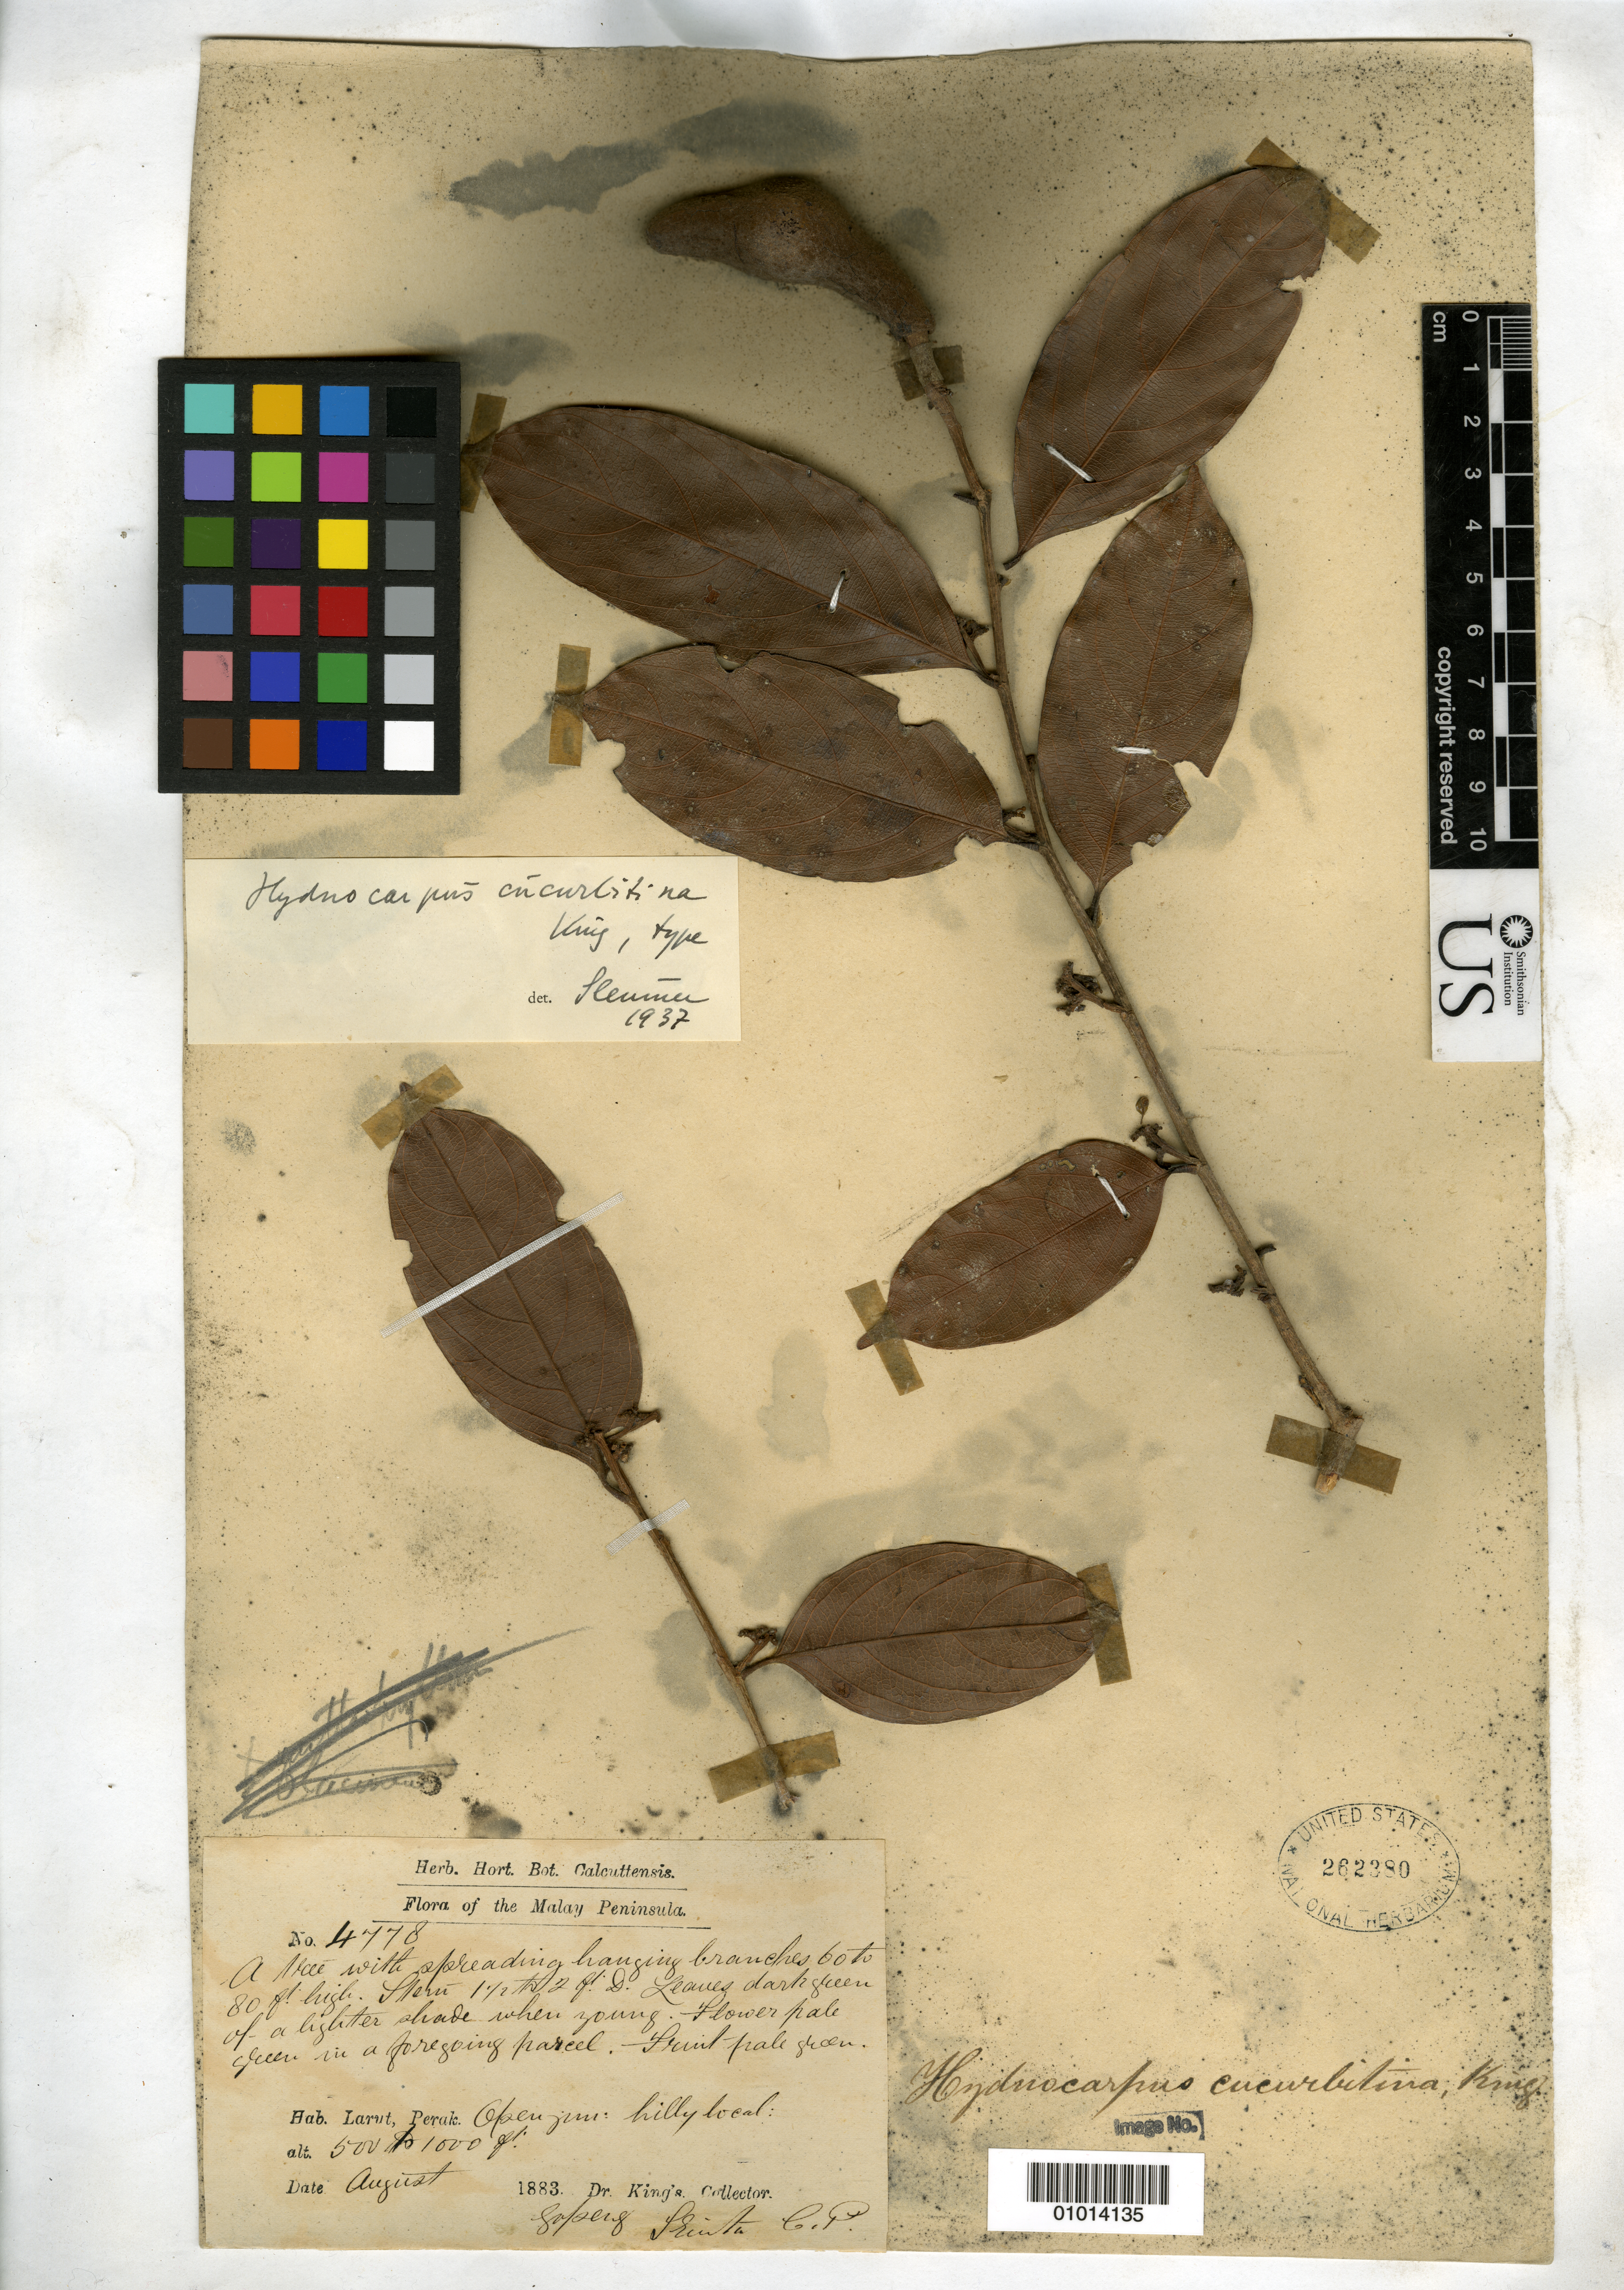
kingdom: Plantae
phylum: Tracheophyta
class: Magnoliopsida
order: Malpighiales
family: Achariaceae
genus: Hydnocarpus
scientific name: Hydnocarpus cucurbitinus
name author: King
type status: Syntype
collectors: Dr. King's collector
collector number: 4778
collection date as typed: Aug 1883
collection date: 1883-08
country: Malaysia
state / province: Perak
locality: Larut.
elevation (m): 152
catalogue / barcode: US 262380